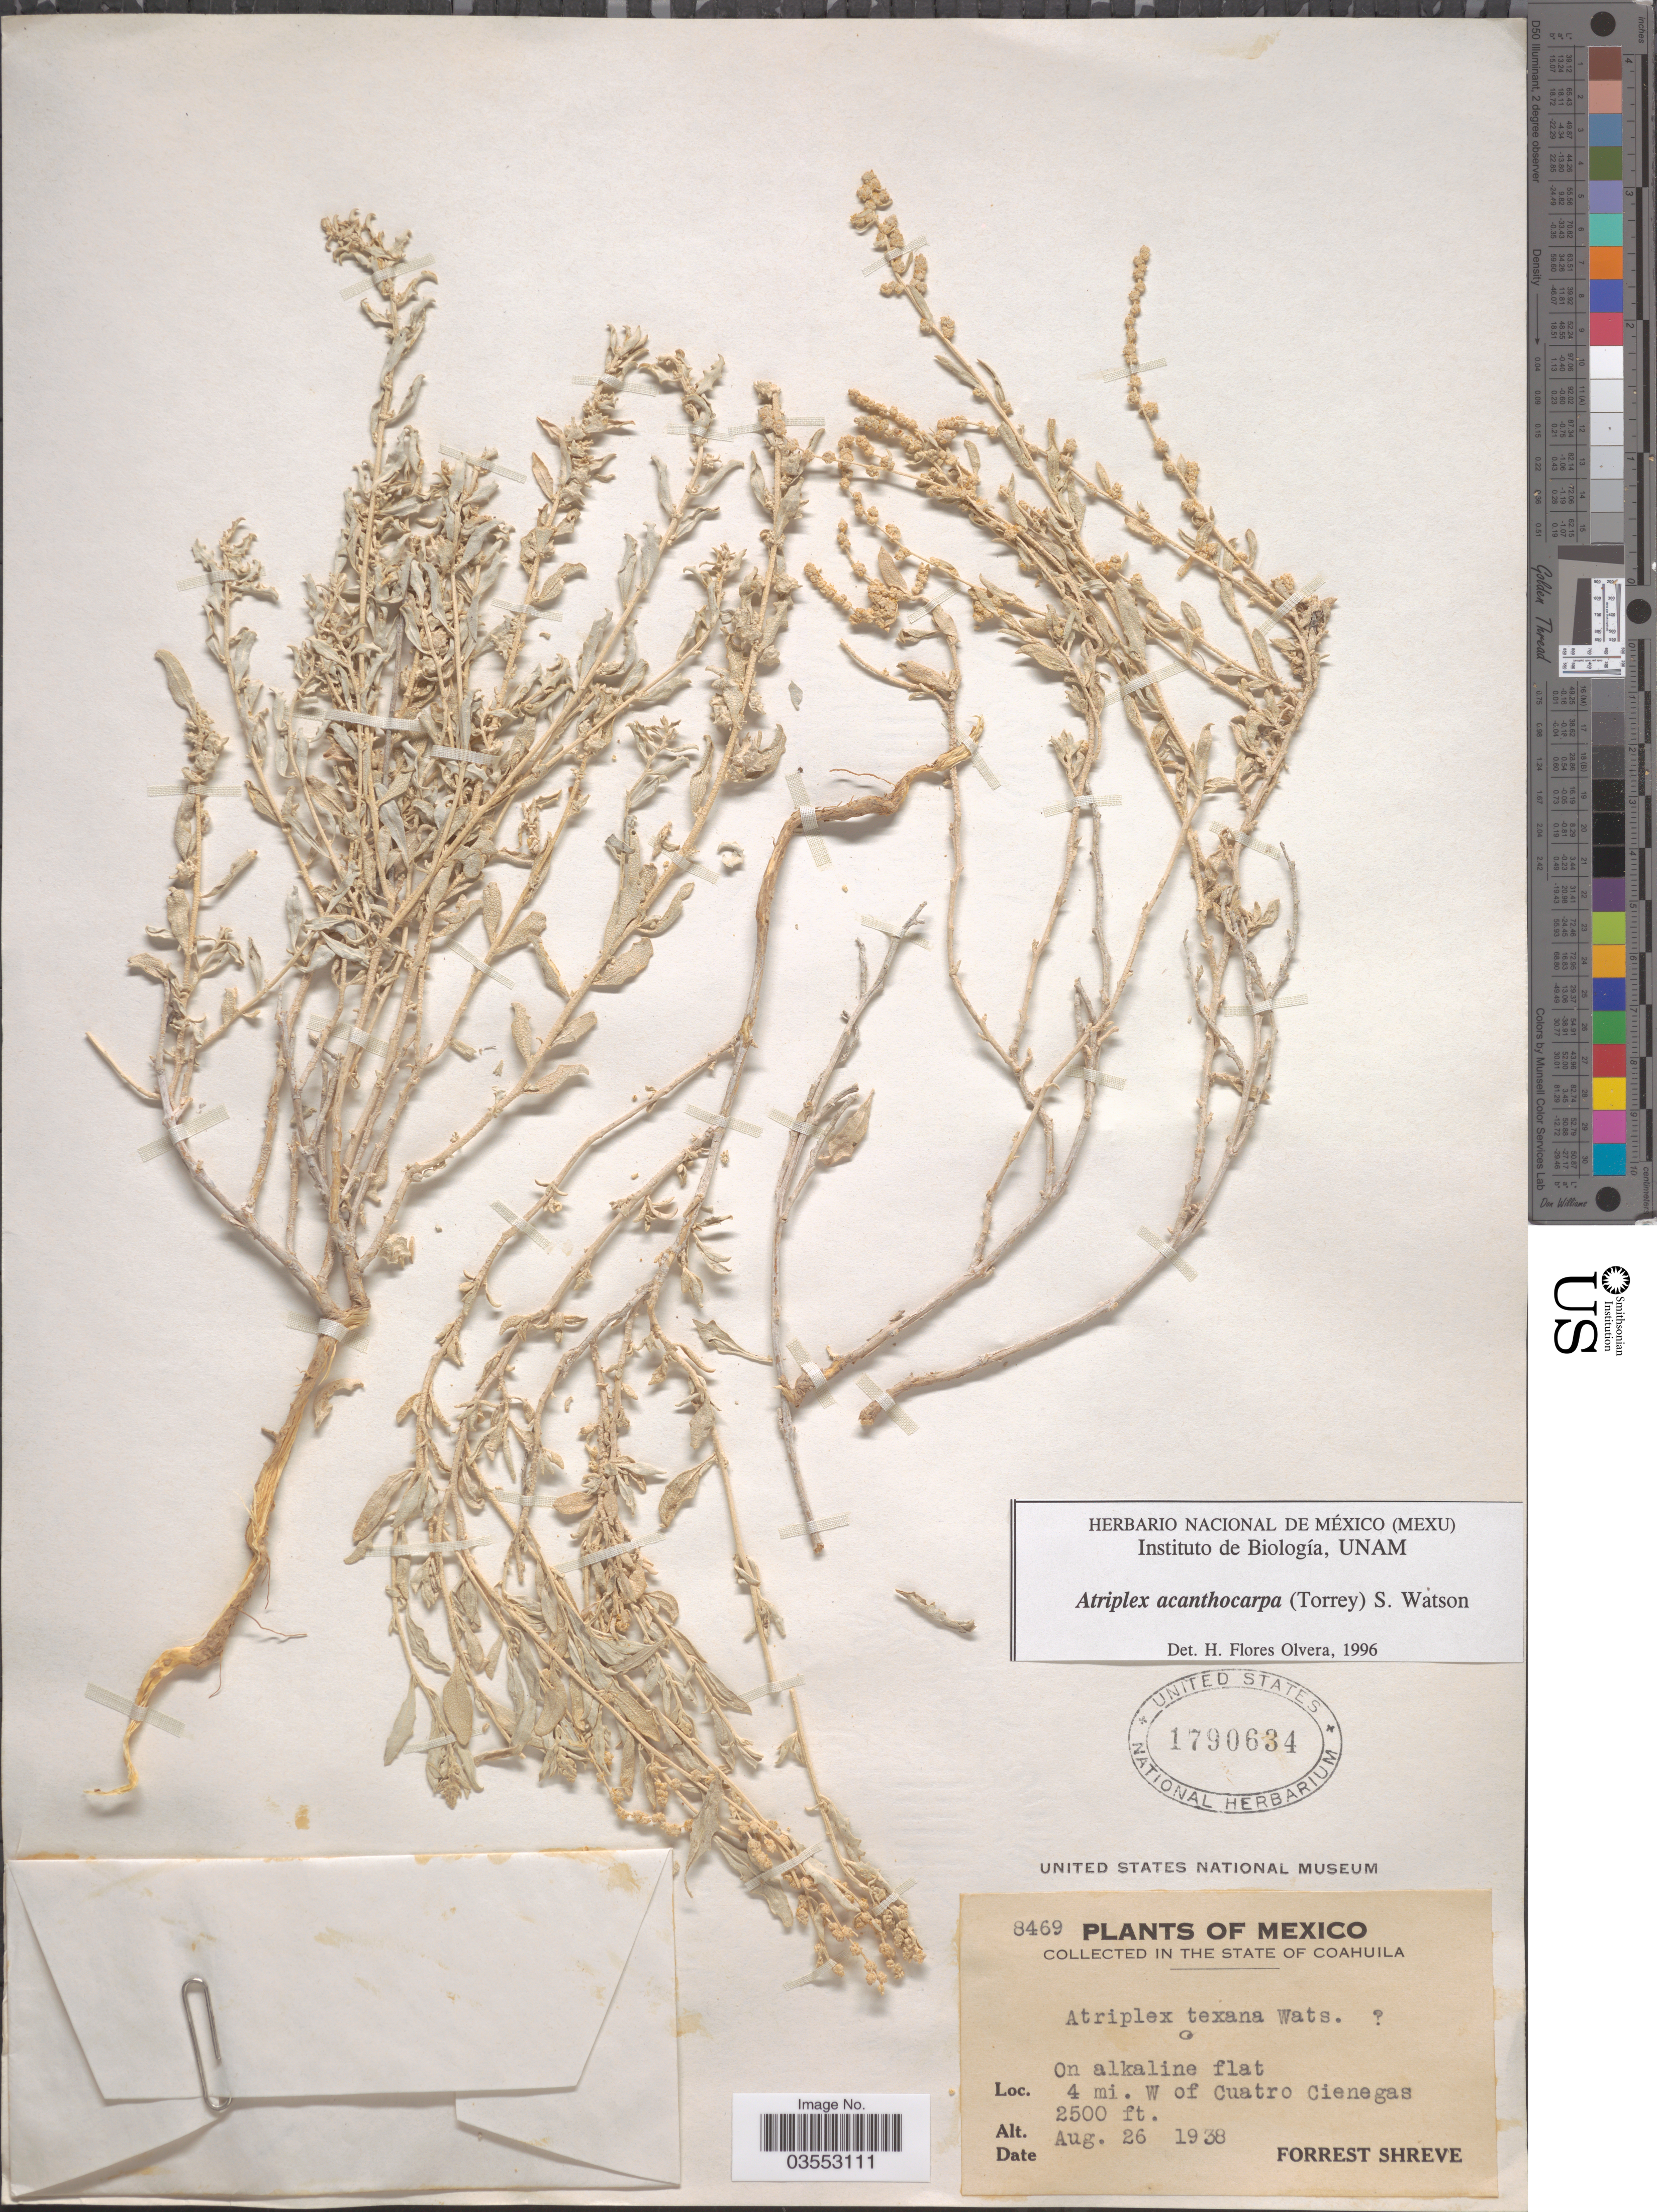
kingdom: Plantae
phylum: Tracheophyta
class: Magnoliopsida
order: Caryophyllales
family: Amaranthaceae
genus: Atriplex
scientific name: Atriplex acanthocarpa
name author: (Torr.) S. Watson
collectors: F. Shreve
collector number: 8469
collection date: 1938-08-26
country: Mexico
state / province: Coahuila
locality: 4 mi. W of Cuatro Cienegas.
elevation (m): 762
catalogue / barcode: US 1790634